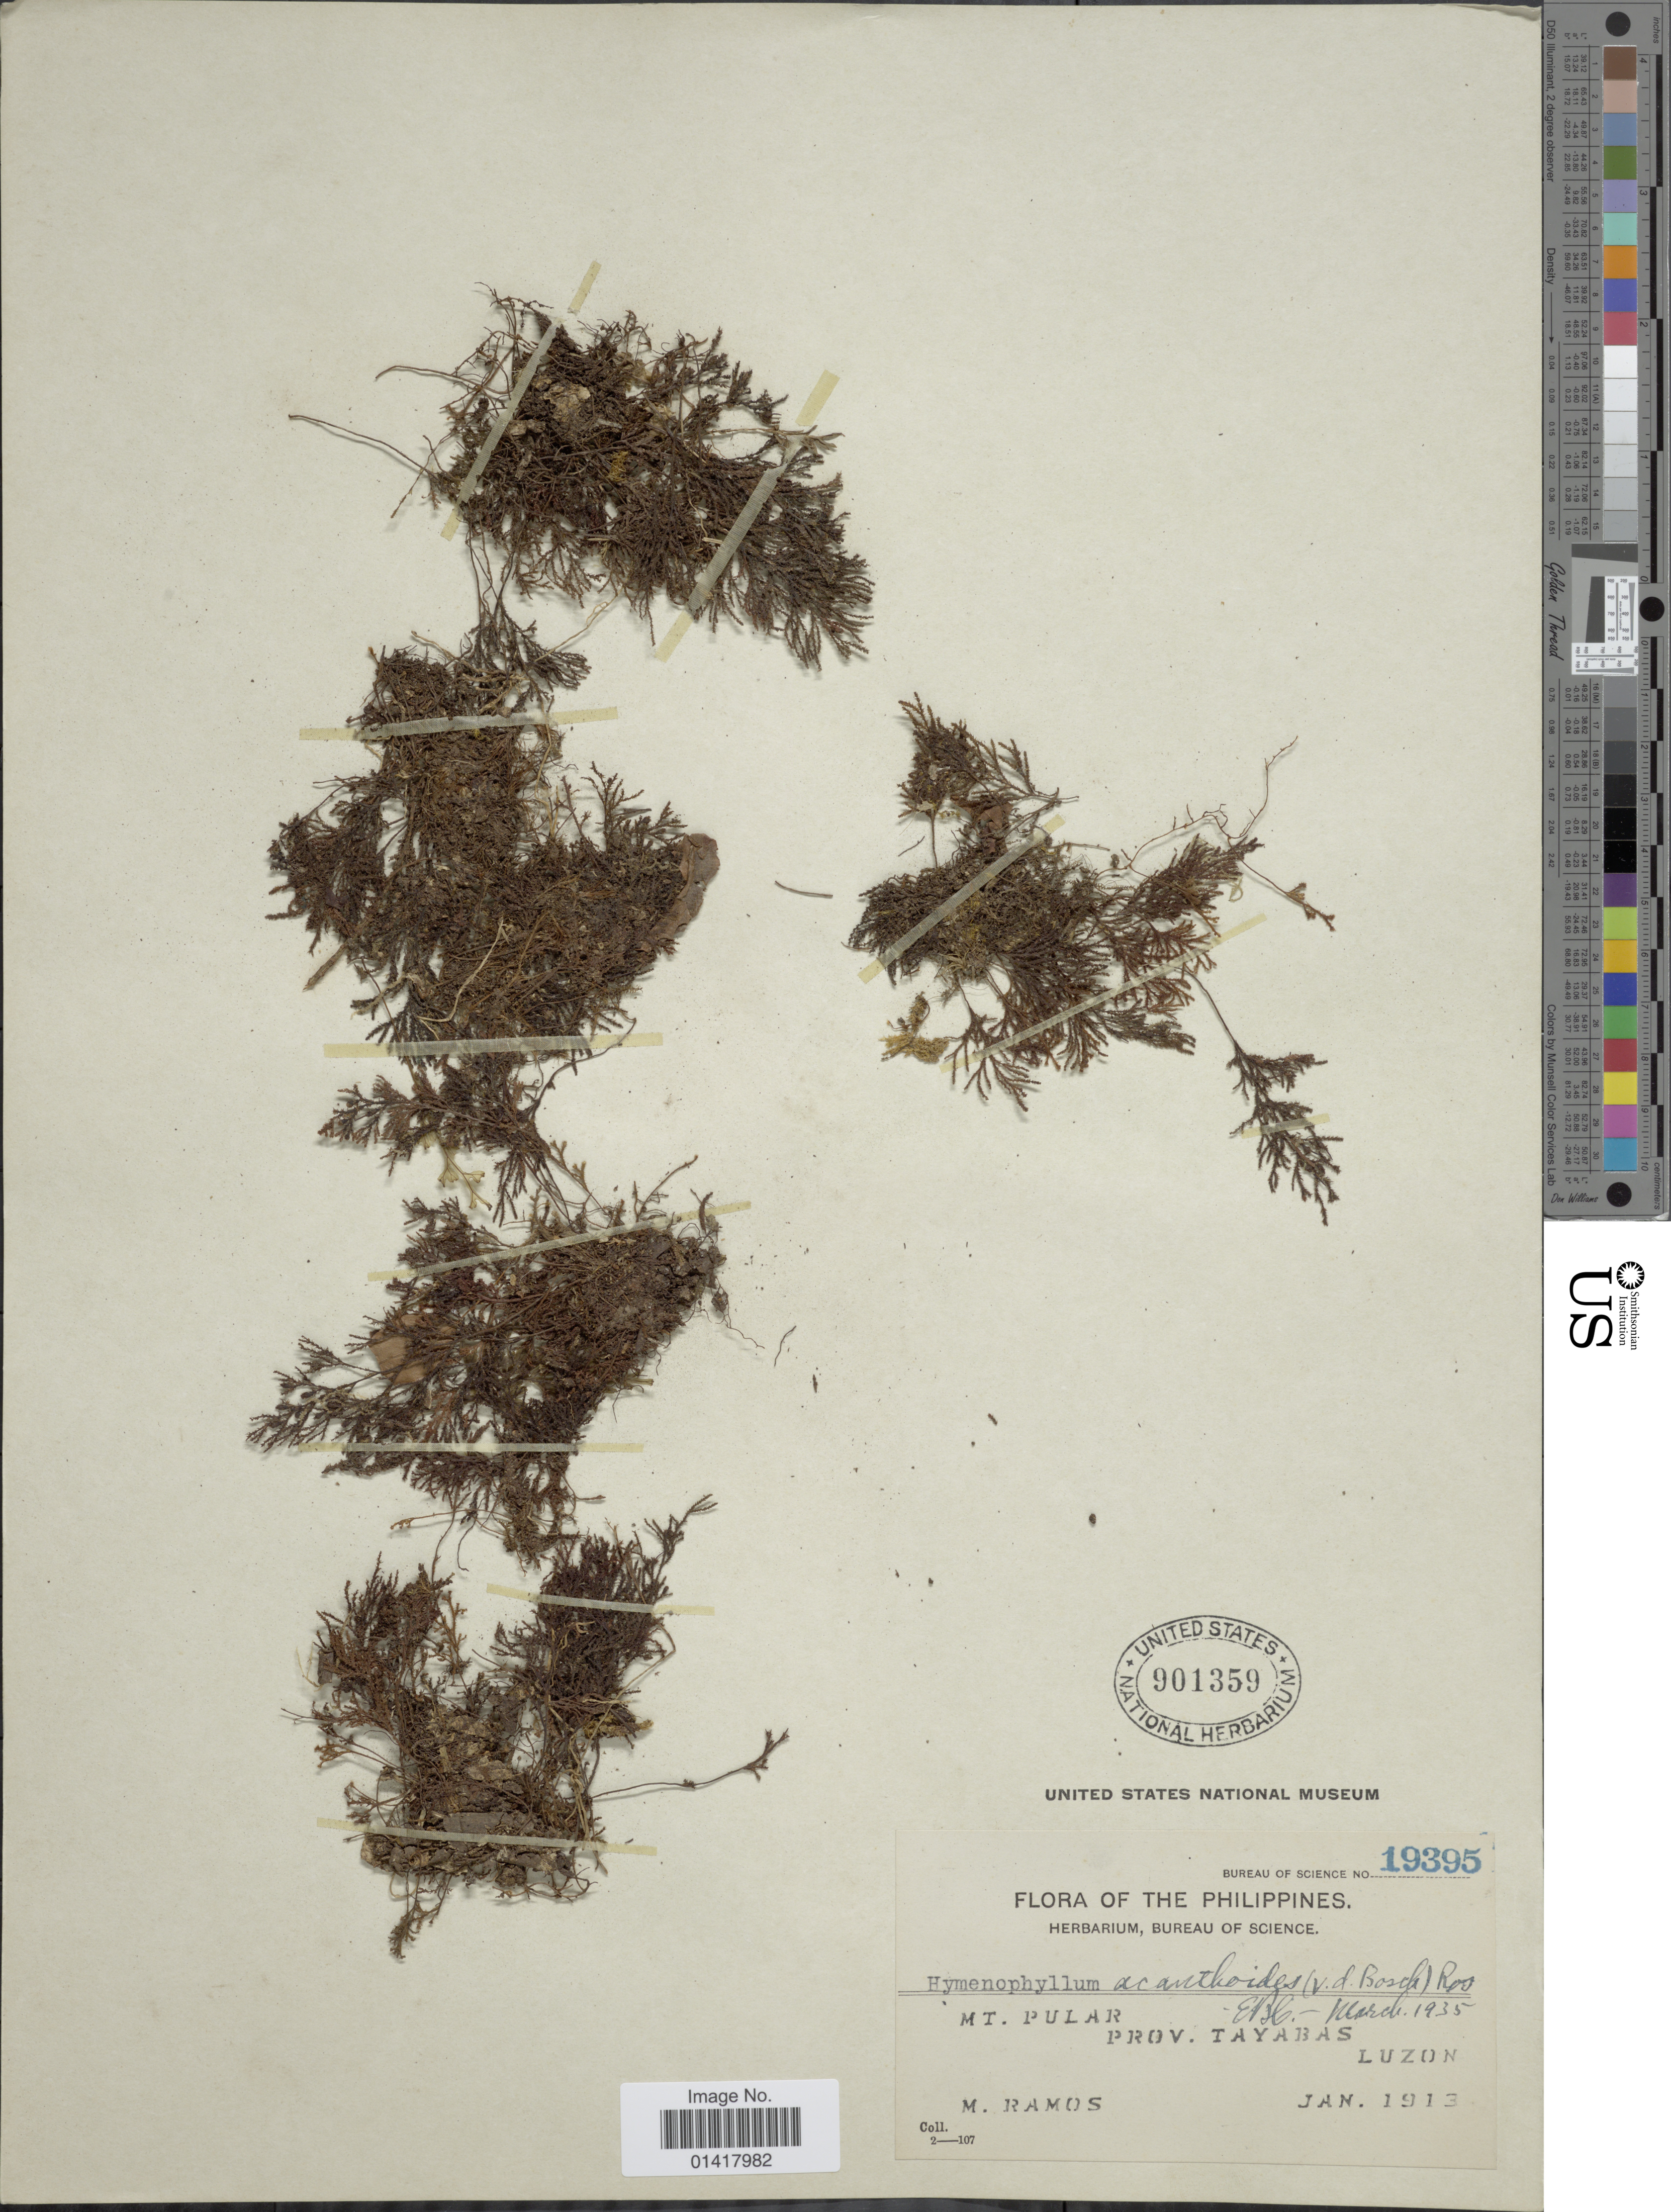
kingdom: Plantae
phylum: Tracheophyta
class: Polypodiopsida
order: Hymenophyllales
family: Hymenophyllaceae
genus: Hymenophyllum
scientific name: Hymenophyllum acanthoides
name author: (Bosch) Rosenst.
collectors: M. Ramos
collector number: Bureau of Science 19395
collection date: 1913-01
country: Philippines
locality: Luzon, Mt Pular. Prov. Tayabas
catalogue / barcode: US 901359